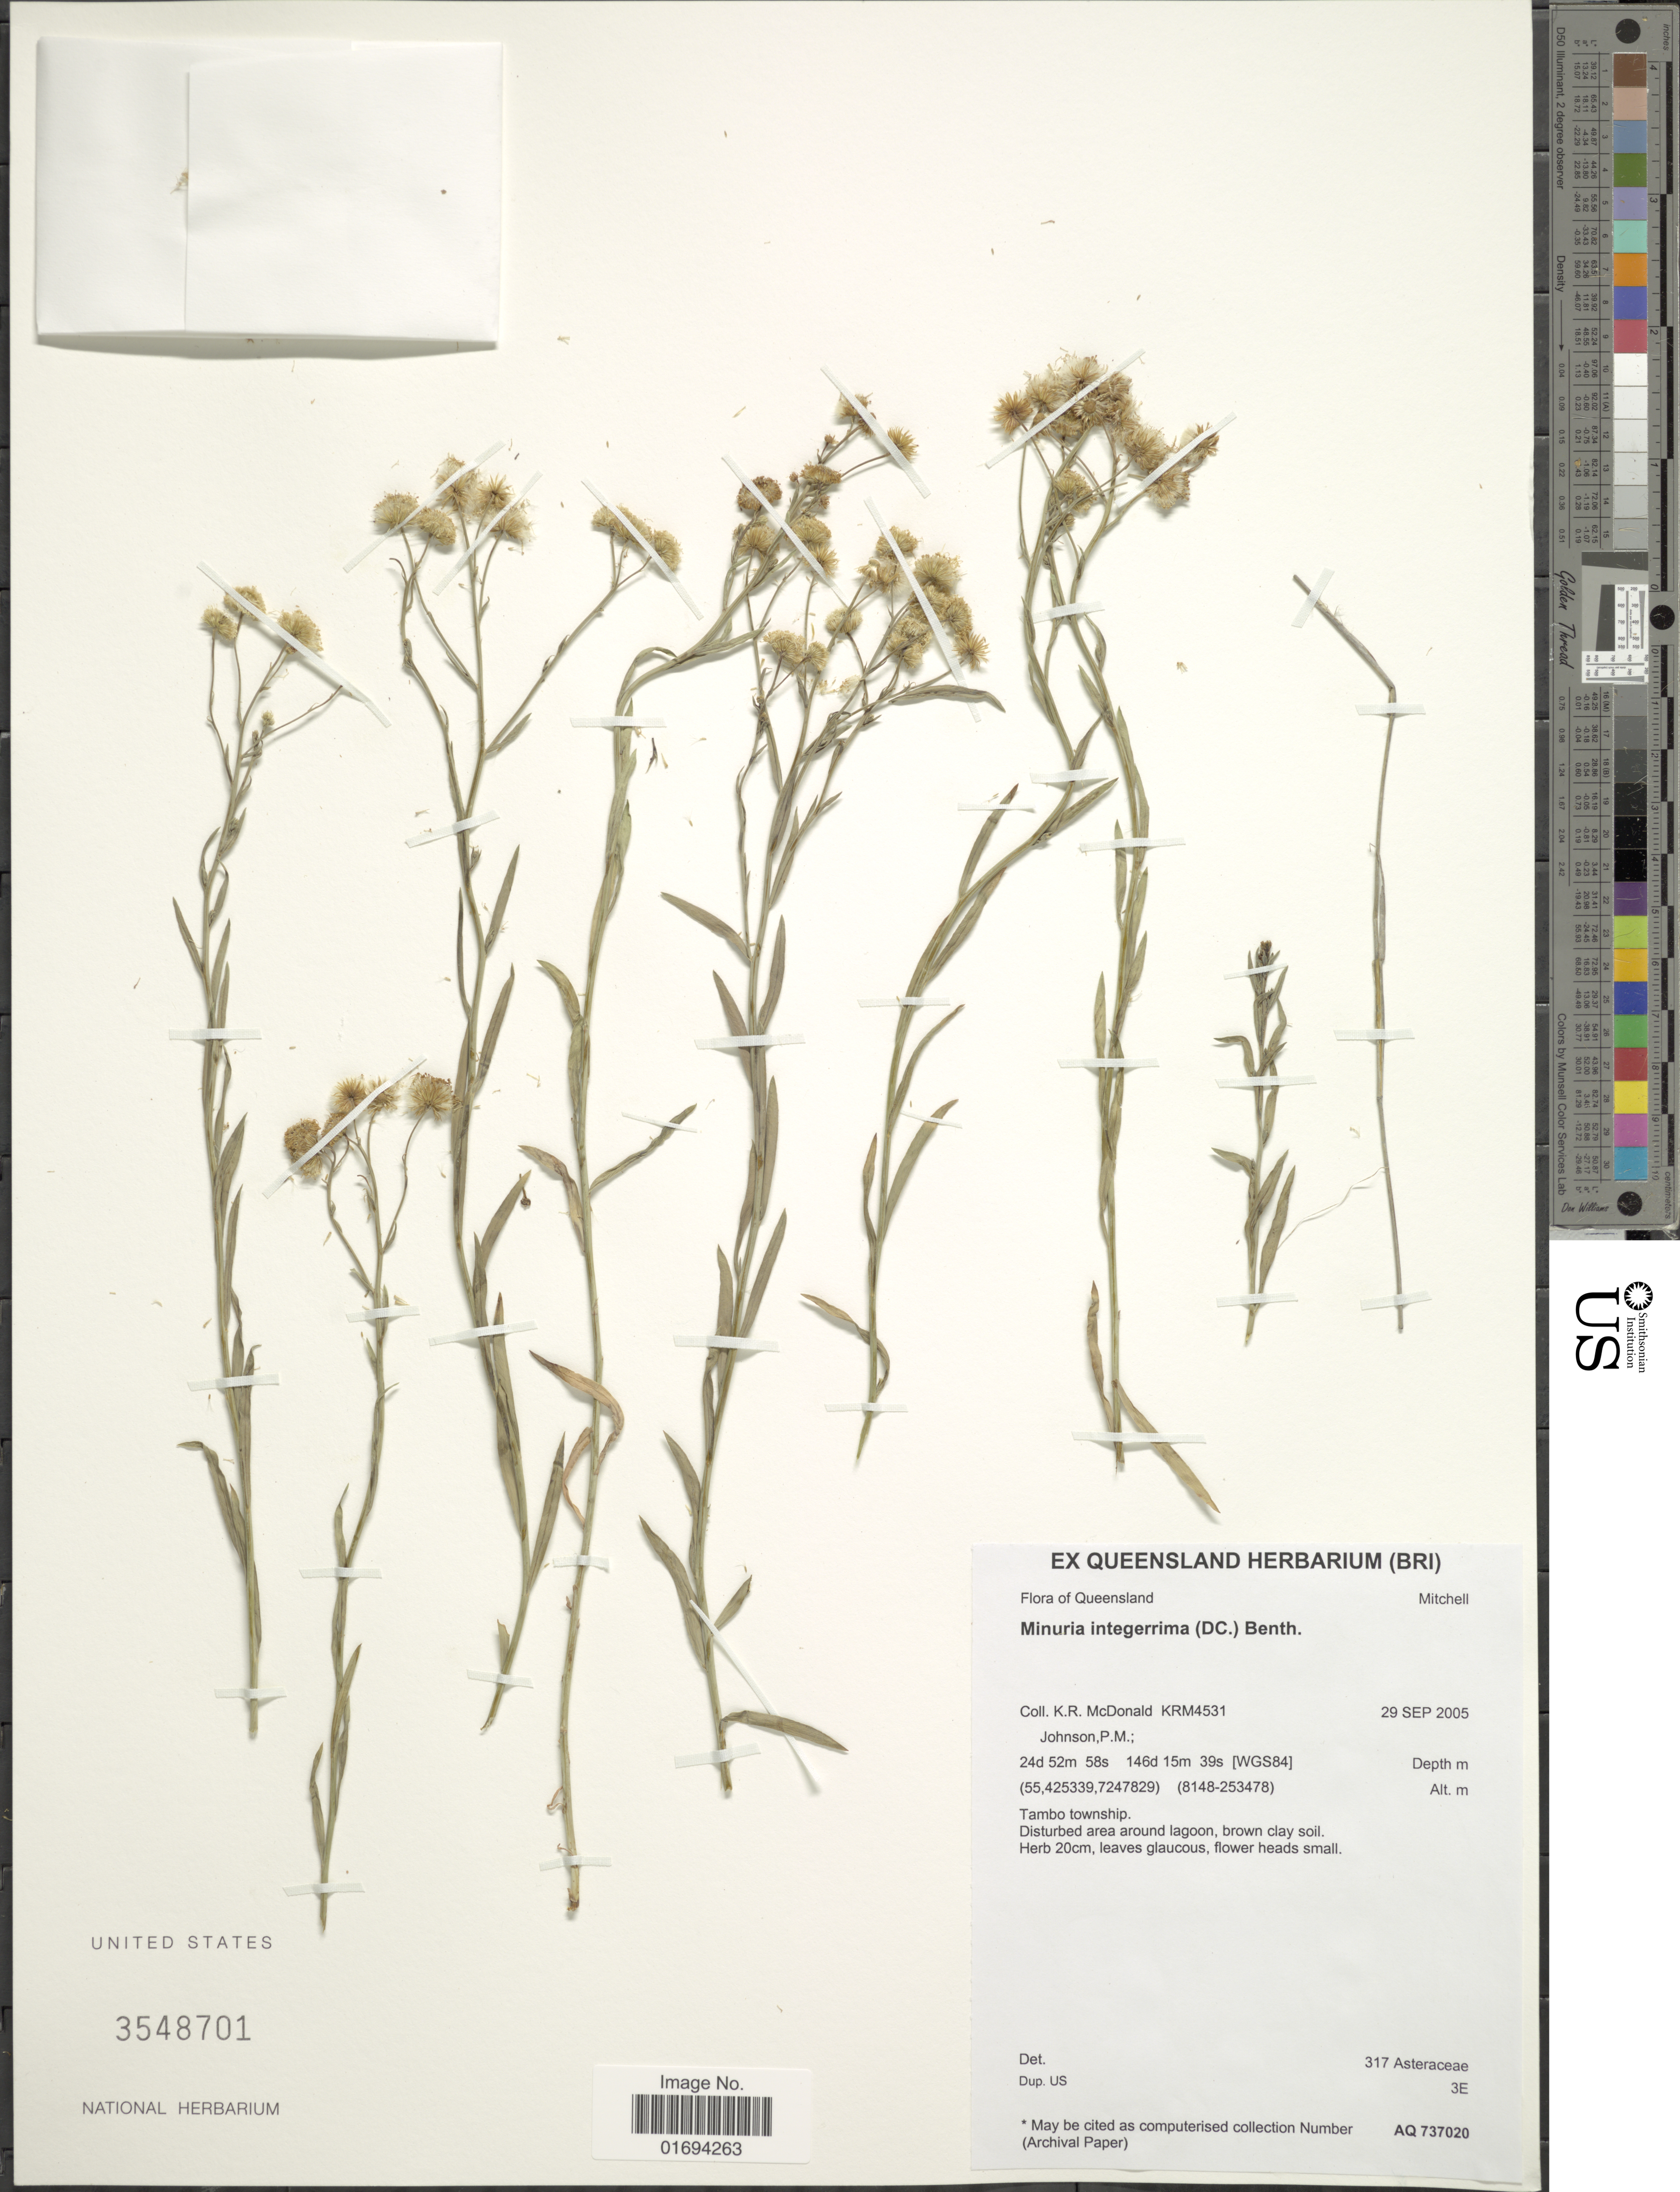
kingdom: Plantae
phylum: Tracheophyta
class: Magnoliopsida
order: Asterales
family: Asteraceae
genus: Minuria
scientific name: Minuria integerrima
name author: (DC.) Benth.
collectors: K. McDonald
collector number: KRM4531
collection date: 2005-09-29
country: Australia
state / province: Queensland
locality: Tambo Township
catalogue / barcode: US 3548701